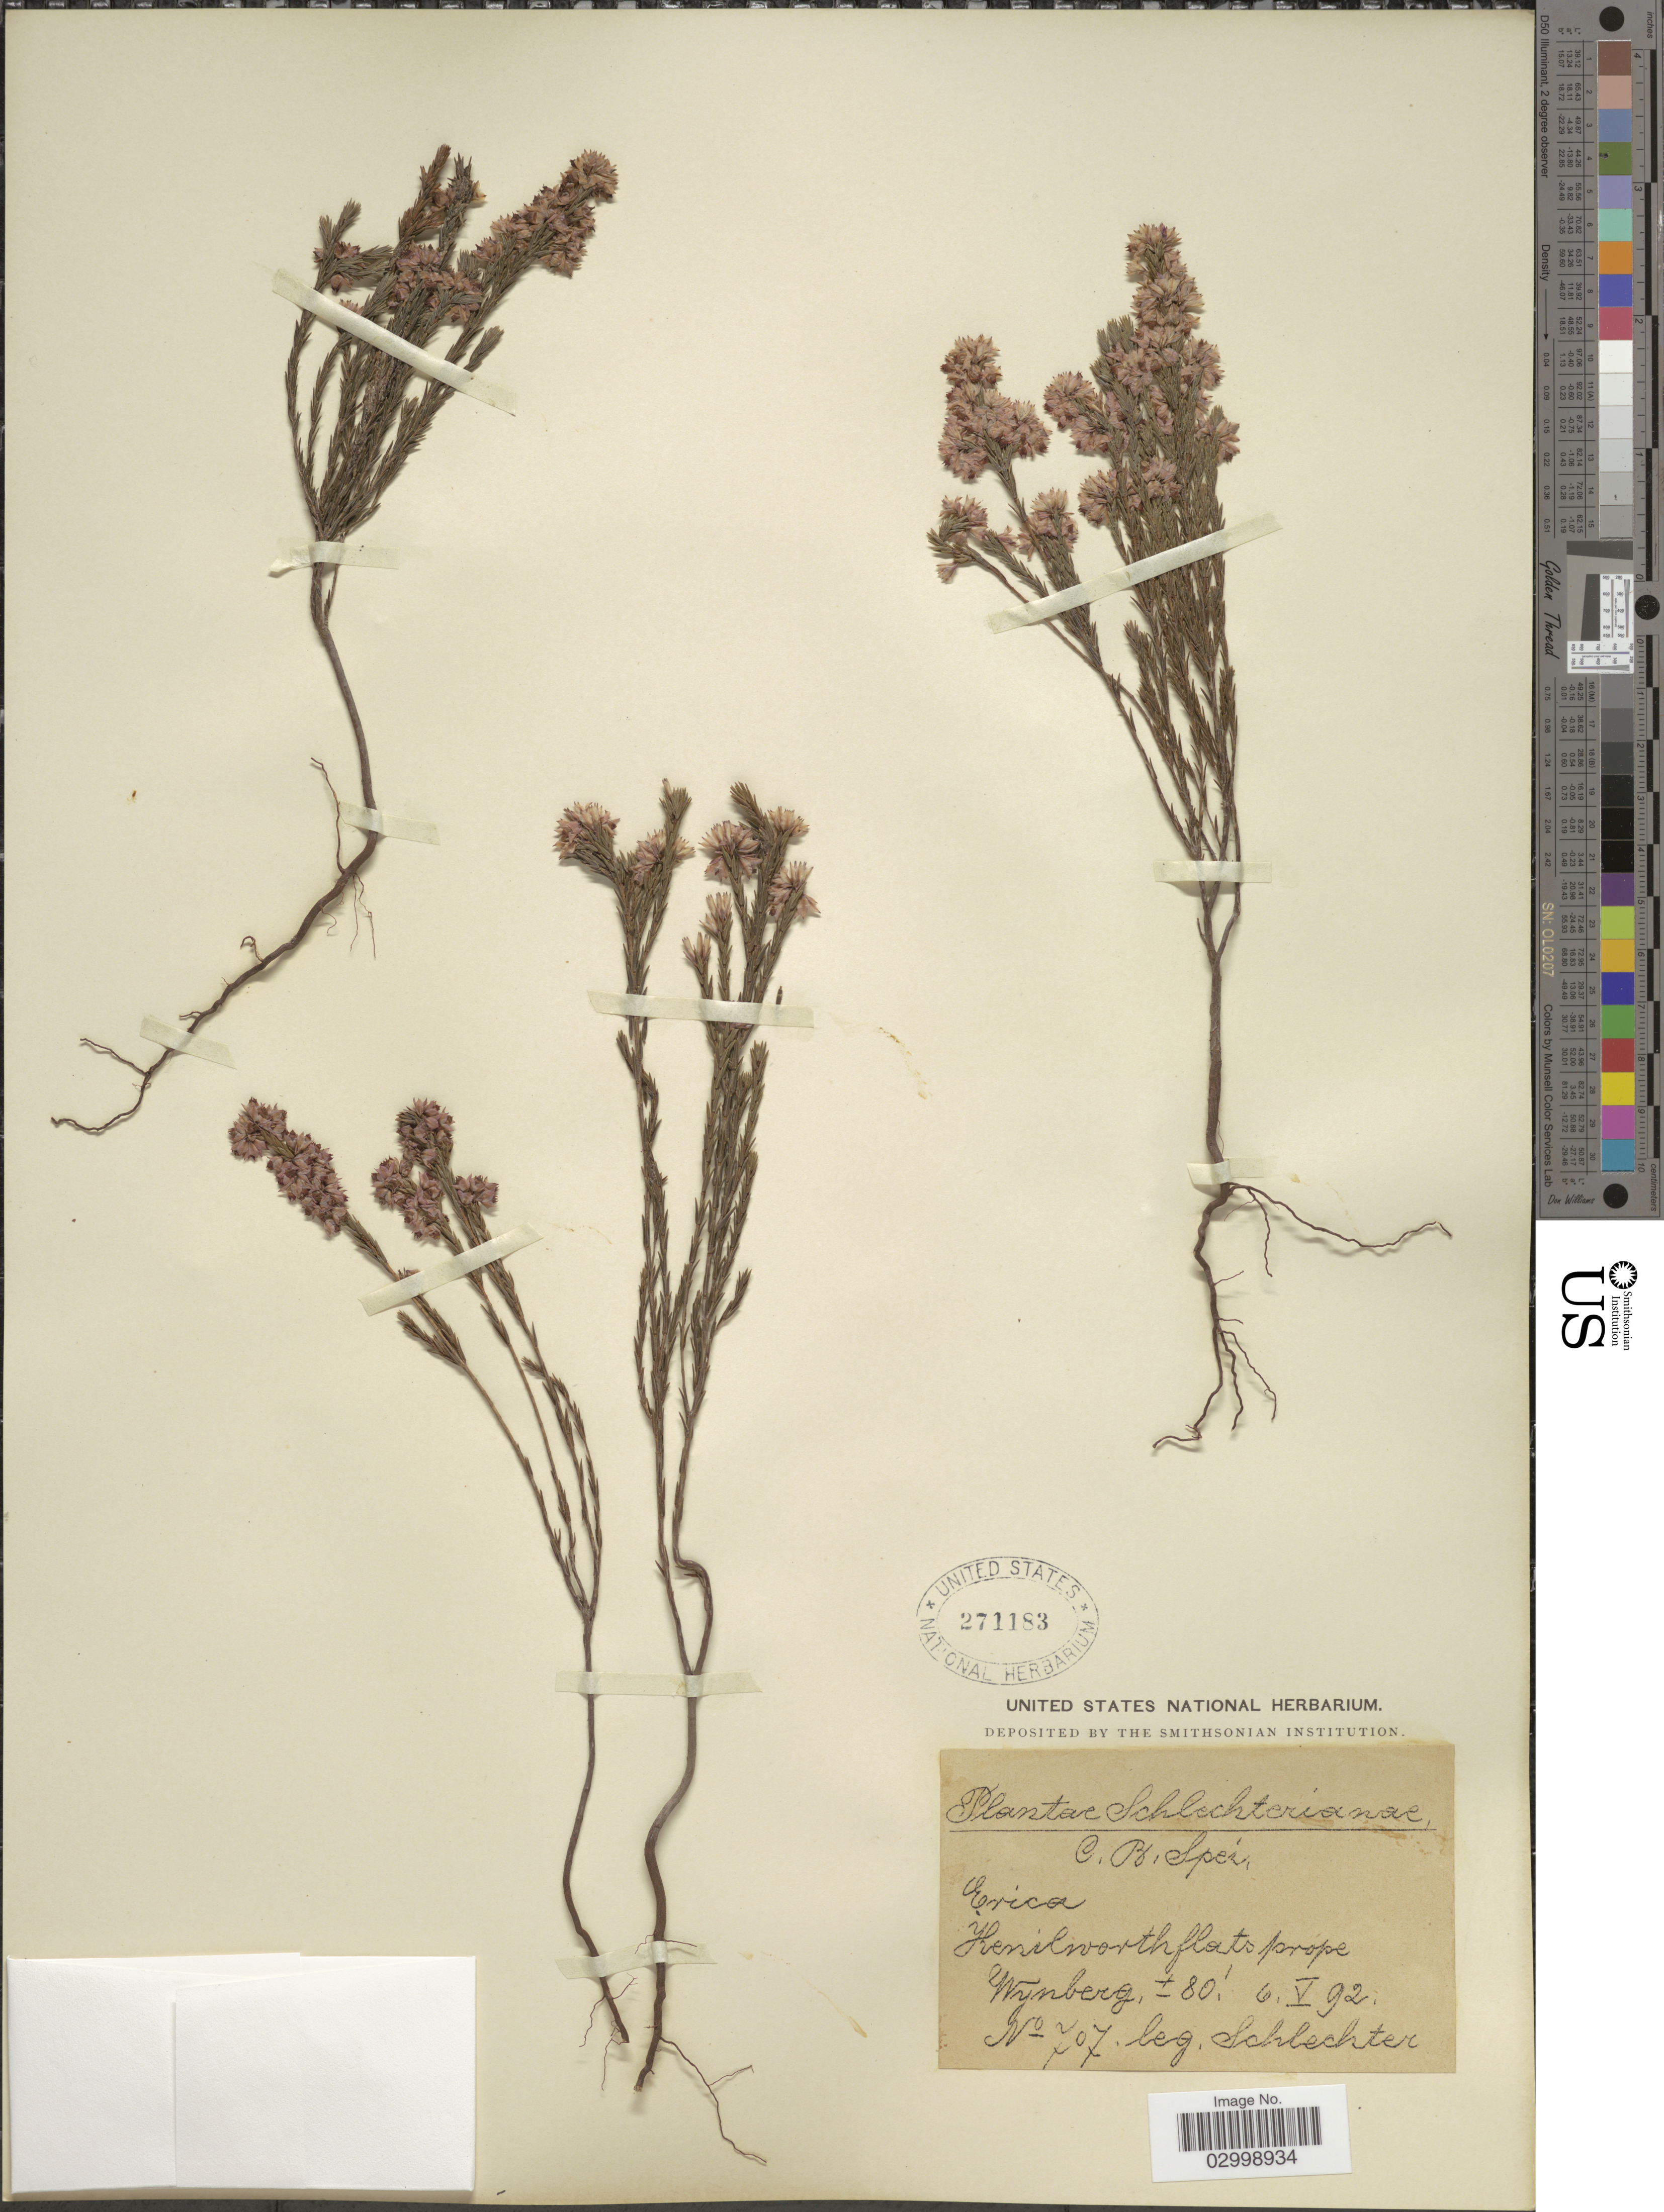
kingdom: Plantae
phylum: Tracheophyta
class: Magnoliopsida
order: Ericales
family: Ericaceae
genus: Erica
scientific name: Erica sp.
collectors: Schlechter, --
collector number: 707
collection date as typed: Transcribed d/m/y: 6/5/92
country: South Africa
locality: C. B. Spei, Kenilworth flats prope Wynberg.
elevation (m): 24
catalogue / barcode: US 271183